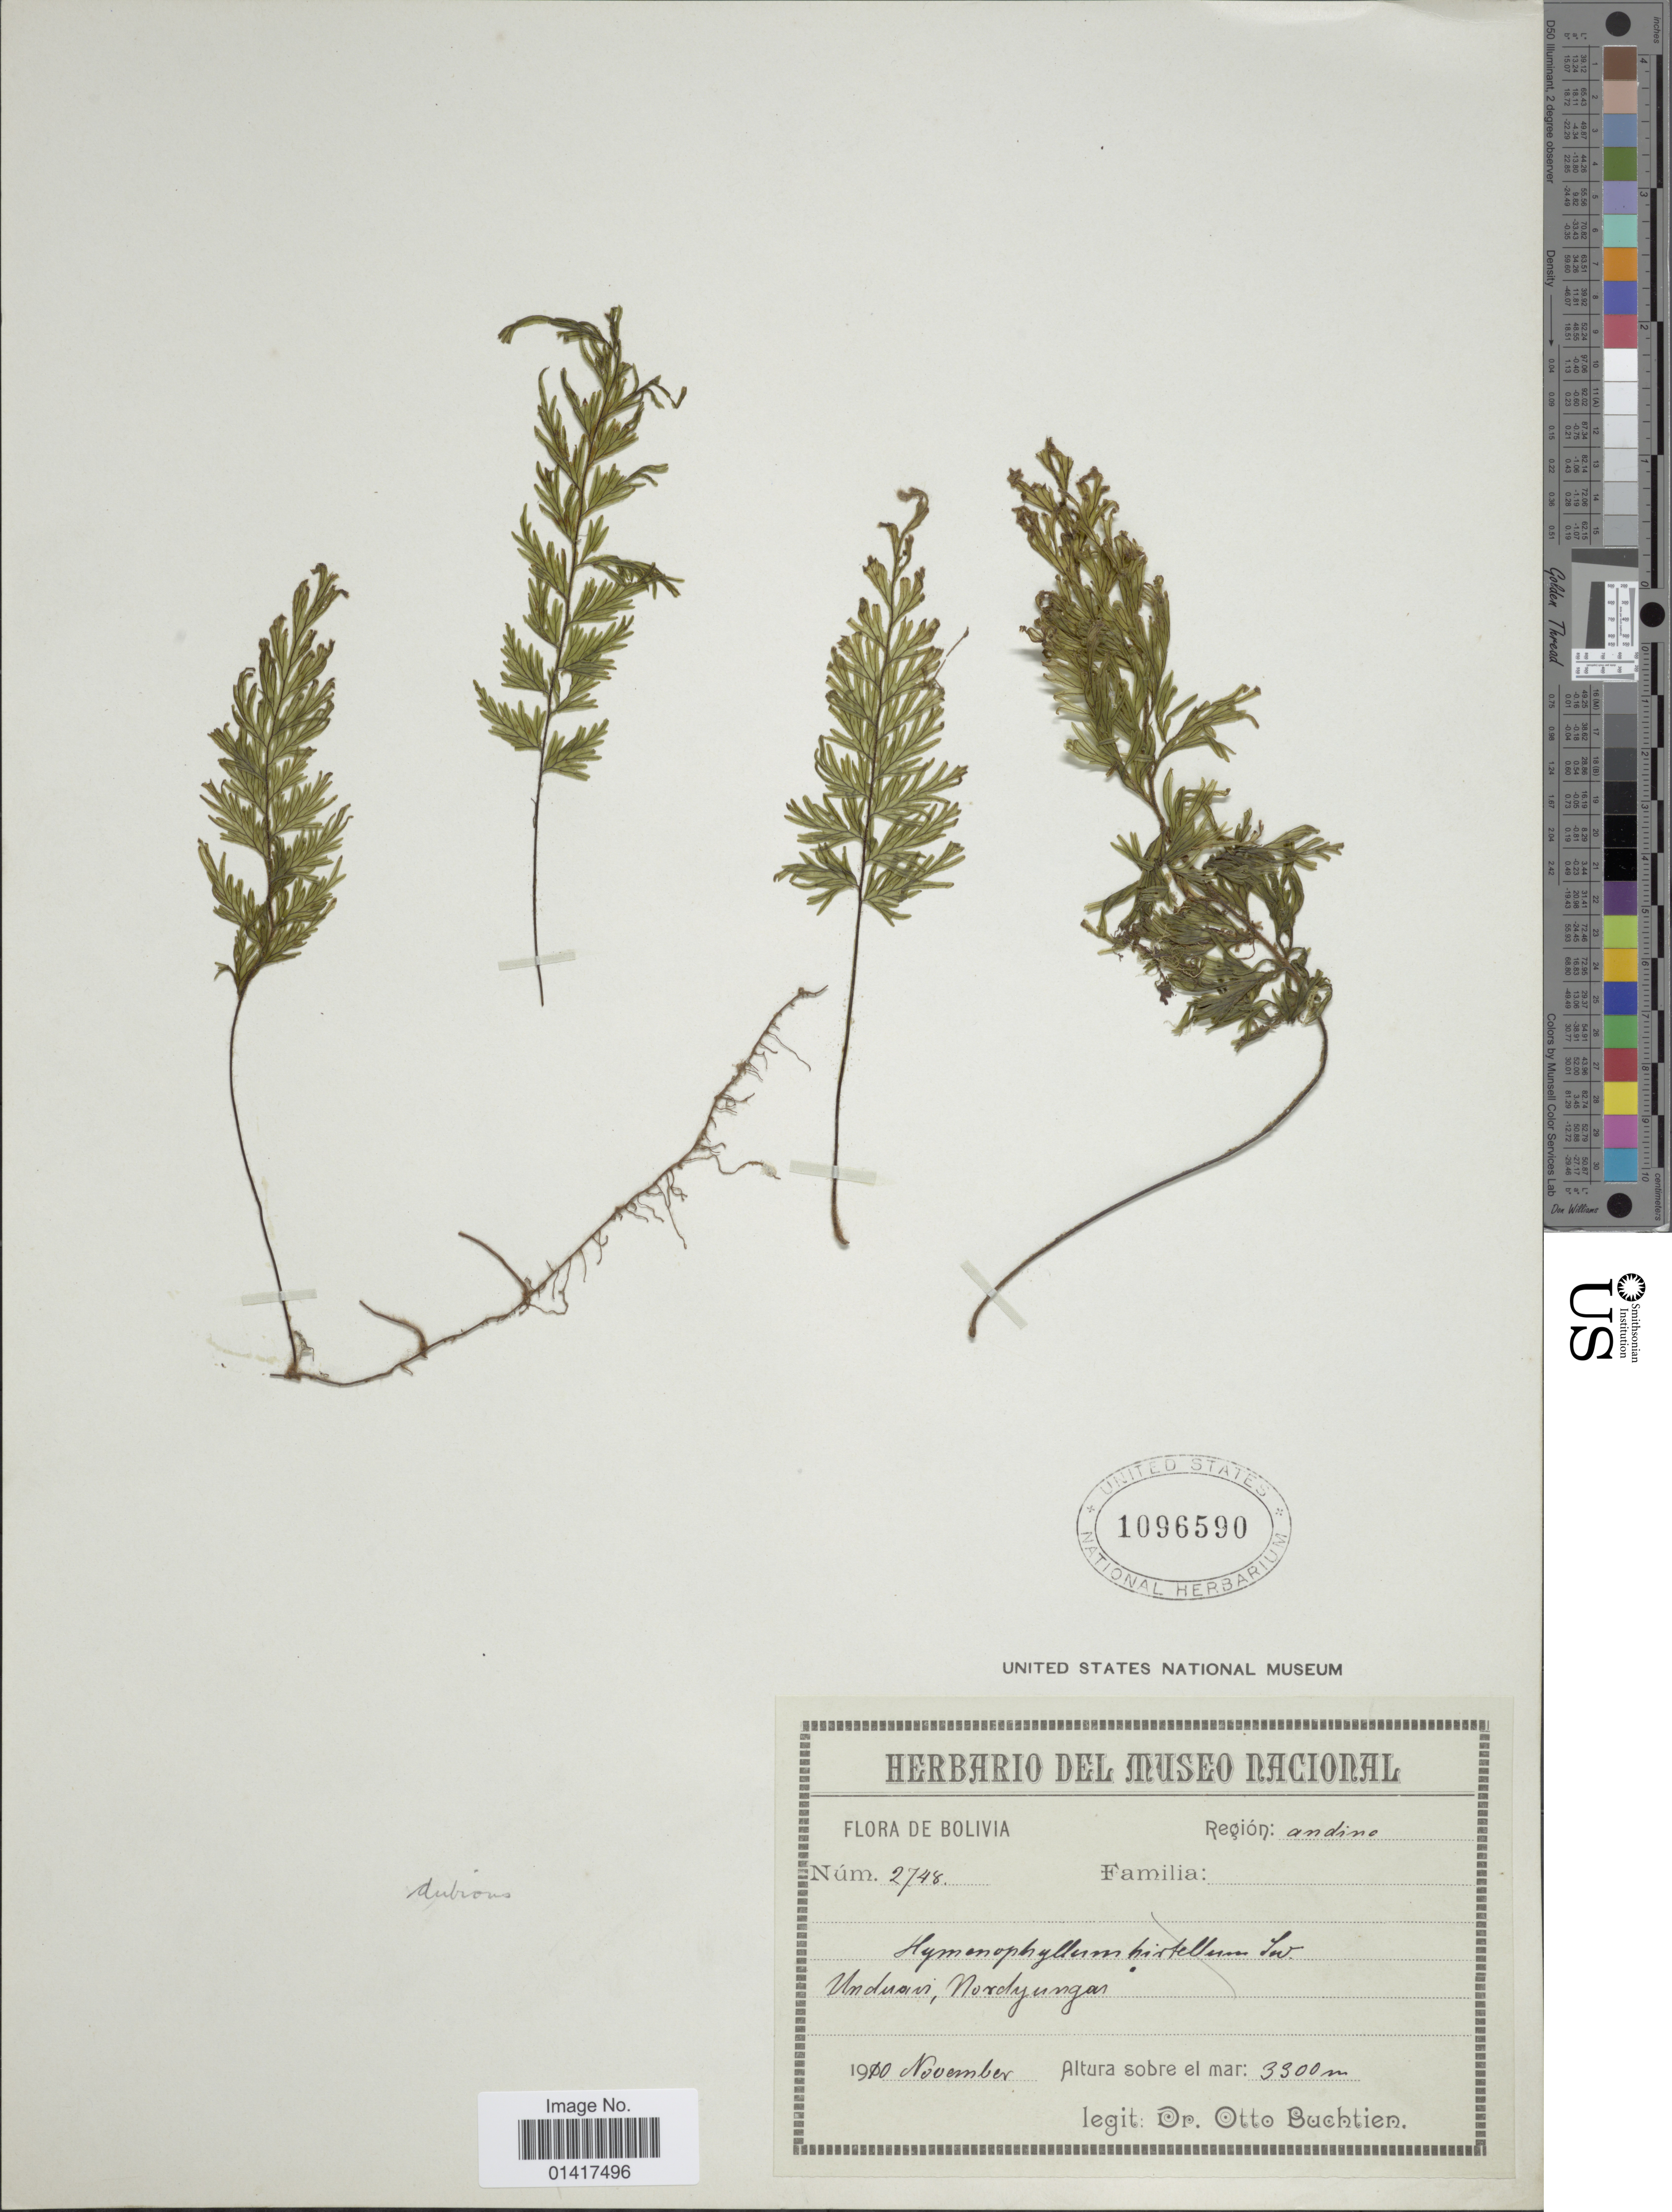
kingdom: Plantae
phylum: Tracheophyta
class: Polypodiopsida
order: Hymenophyllales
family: Hymenophyllaceae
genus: Hymenophyllum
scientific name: Hymenophyllum sp.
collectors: O. Buchtien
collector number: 2748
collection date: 1910-11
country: Bolivia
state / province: La Paz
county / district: Nor Yungas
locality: Region Andino. Unduavi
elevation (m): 3300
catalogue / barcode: US 1096590